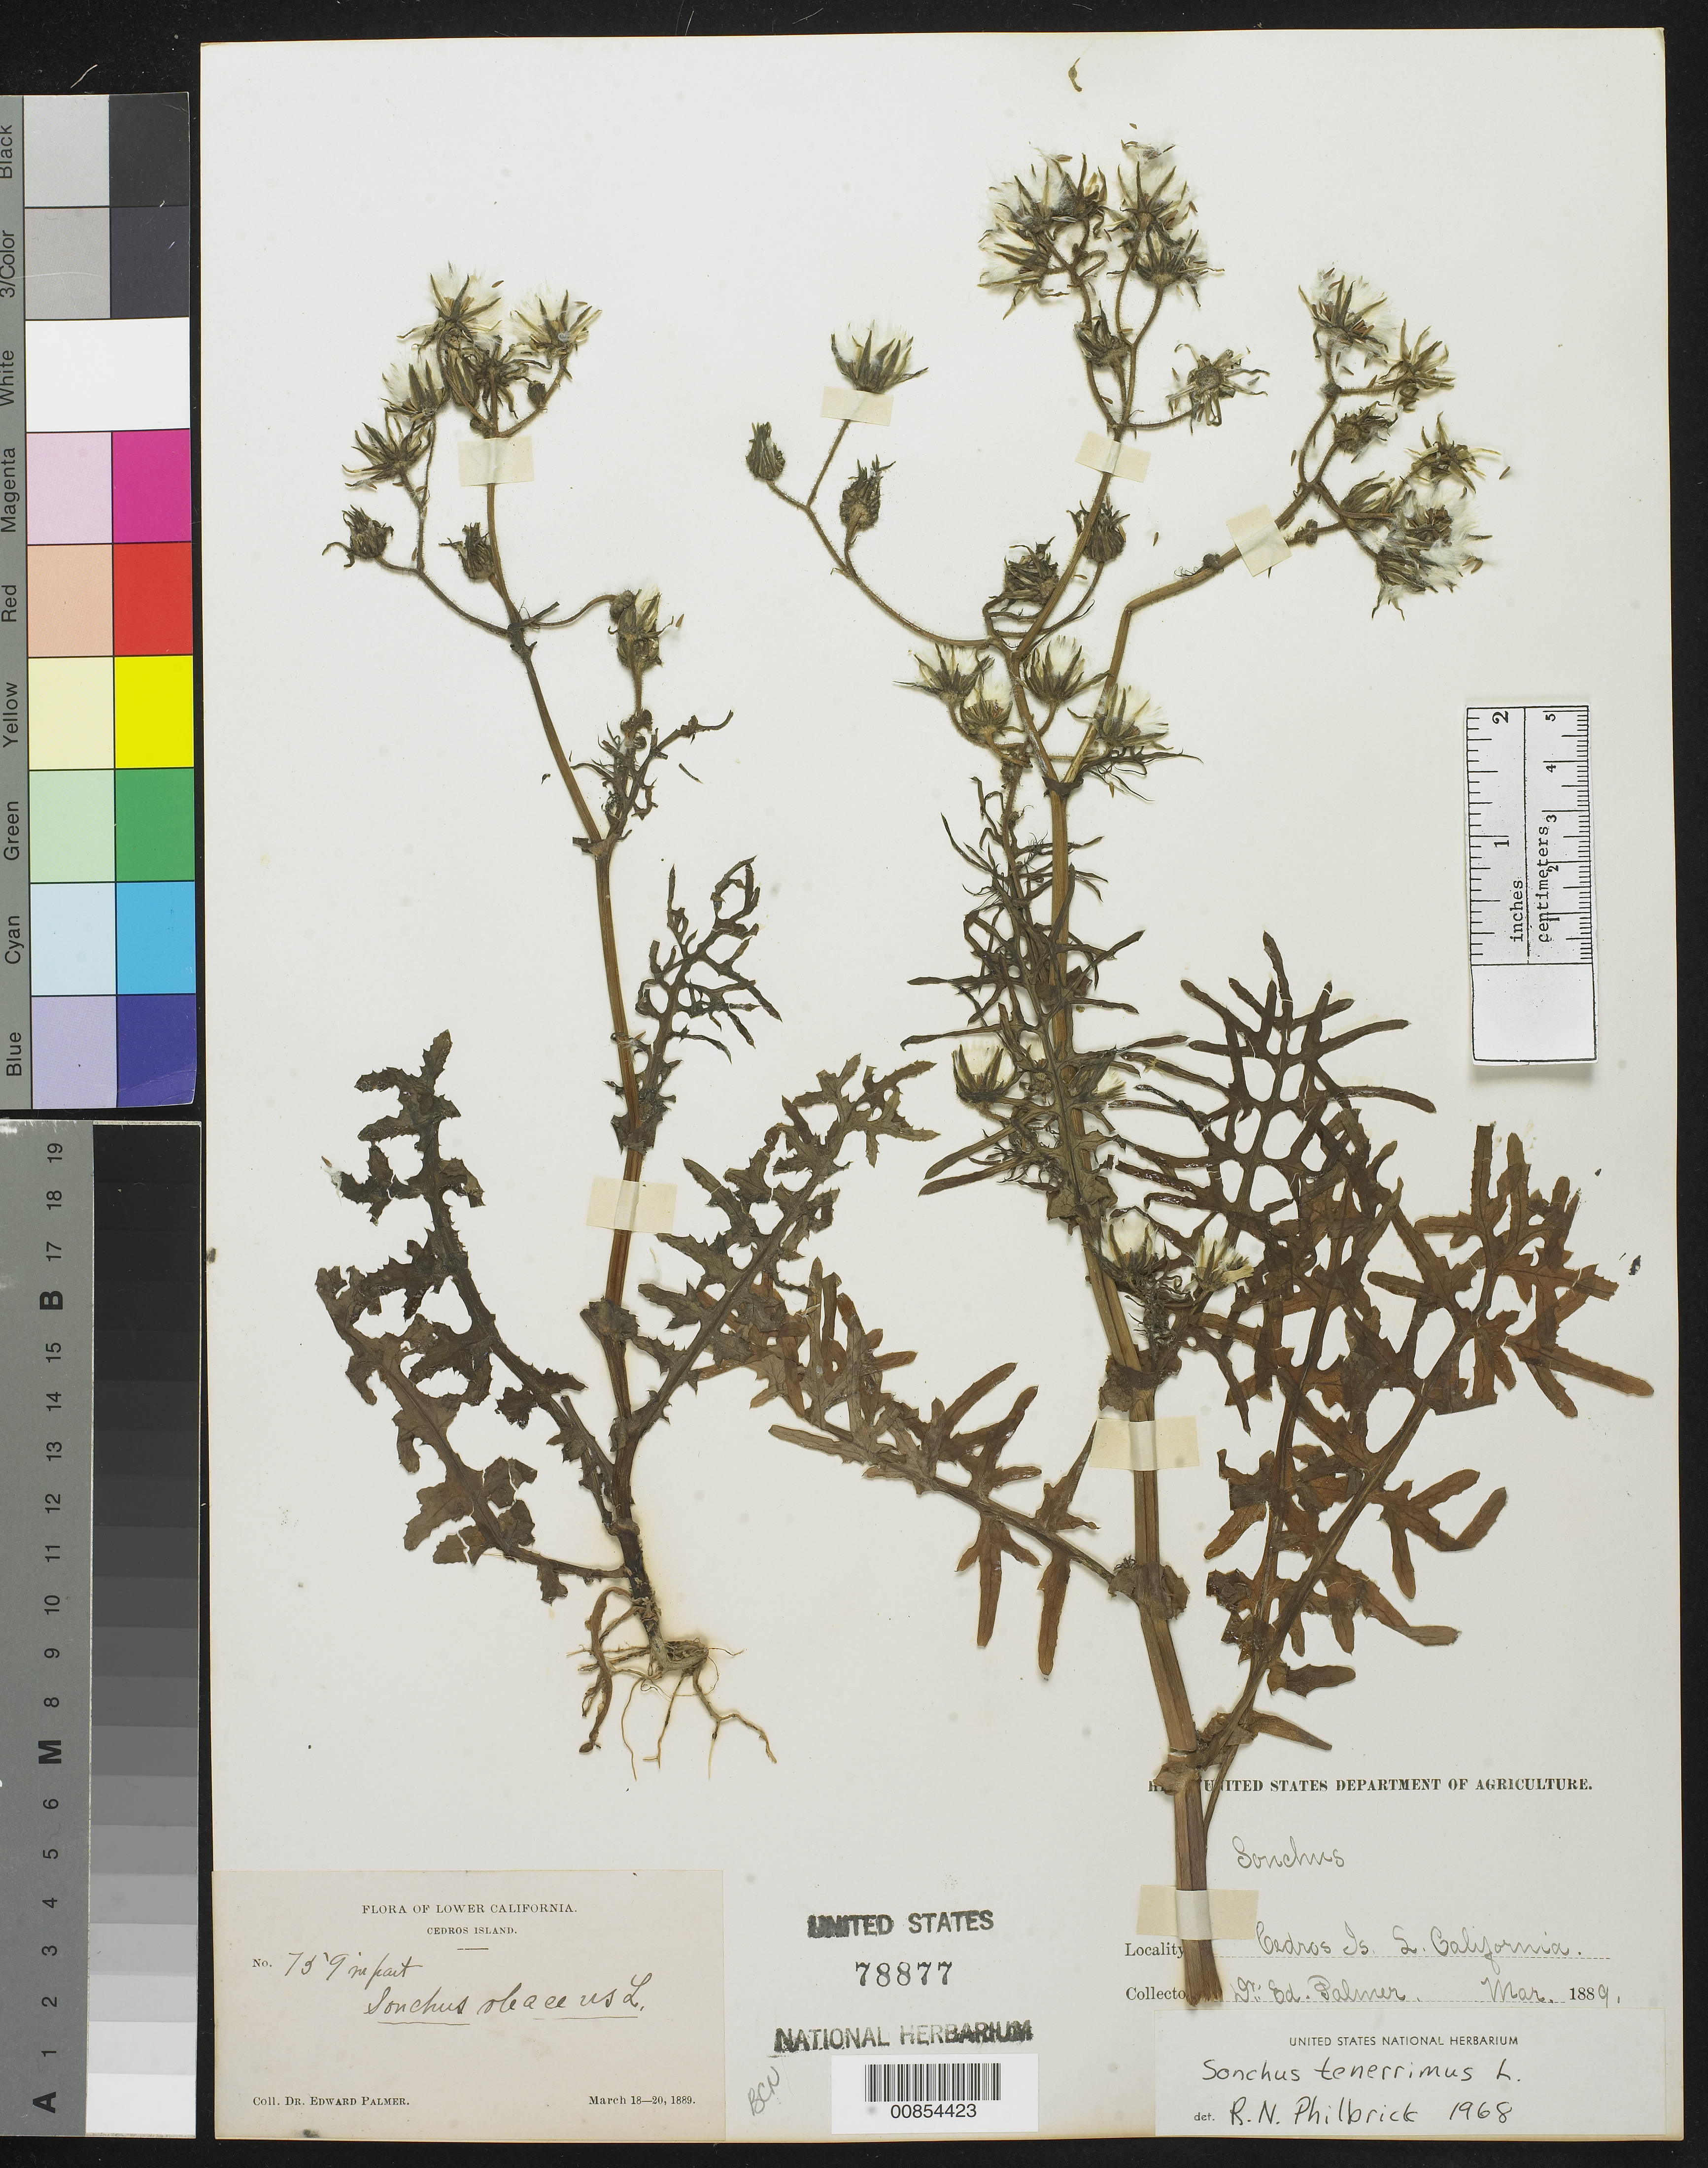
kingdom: Plantae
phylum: Tracheophyta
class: Magnoliopsida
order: Asterales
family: Asteraceae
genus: Sonchus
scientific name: Sonchus tenerrimus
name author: L.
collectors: E. Palmer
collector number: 759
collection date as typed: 18 Mar 1889 to 20 Mar 1889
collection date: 1889-03-18/1889-03-20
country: Mexico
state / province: Baja California Norte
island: Cedros I.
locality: Cedros Island, Baja California.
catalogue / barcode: US 78877